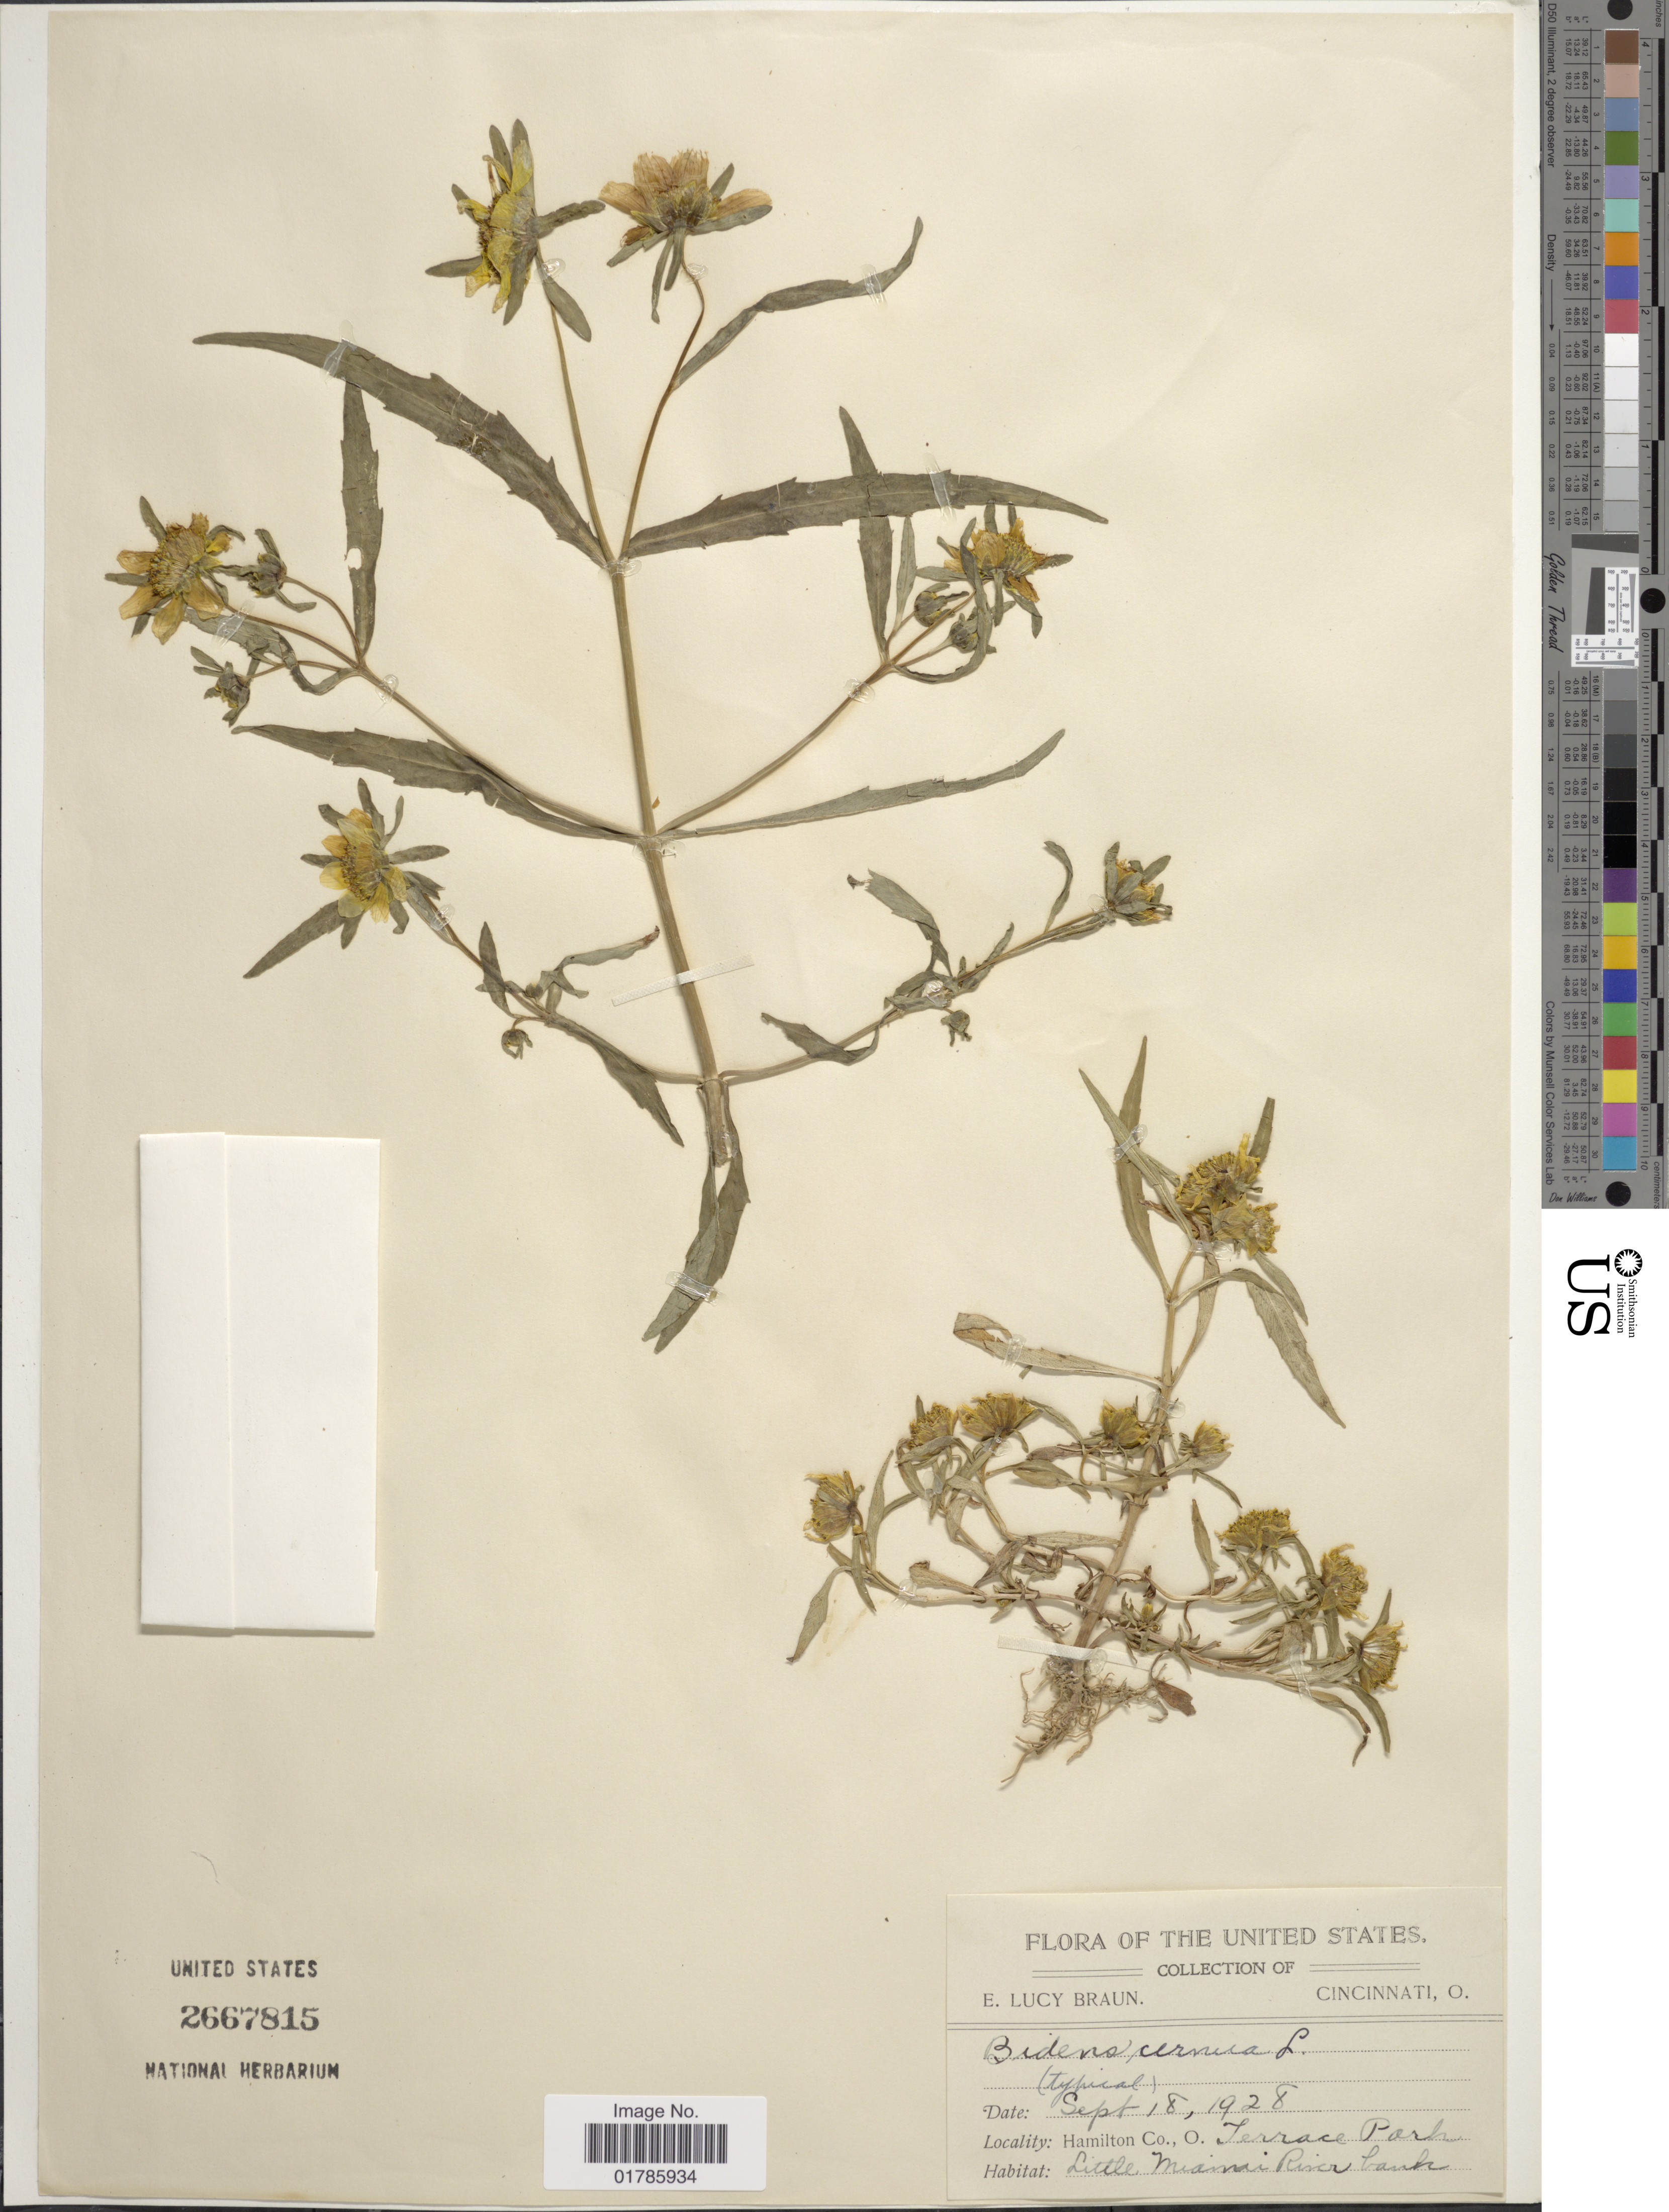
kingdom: Plantae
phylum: Tracheophyta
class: Magnoliopsida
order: Asterales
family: Asteraceae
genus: Bidens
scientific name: Bidens cernua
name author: L.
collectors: E. L. Braun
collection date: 1928-09-18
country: United States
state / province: Ohio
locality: Hamilton Co., O. Terrace Park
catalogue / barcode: US 2667815